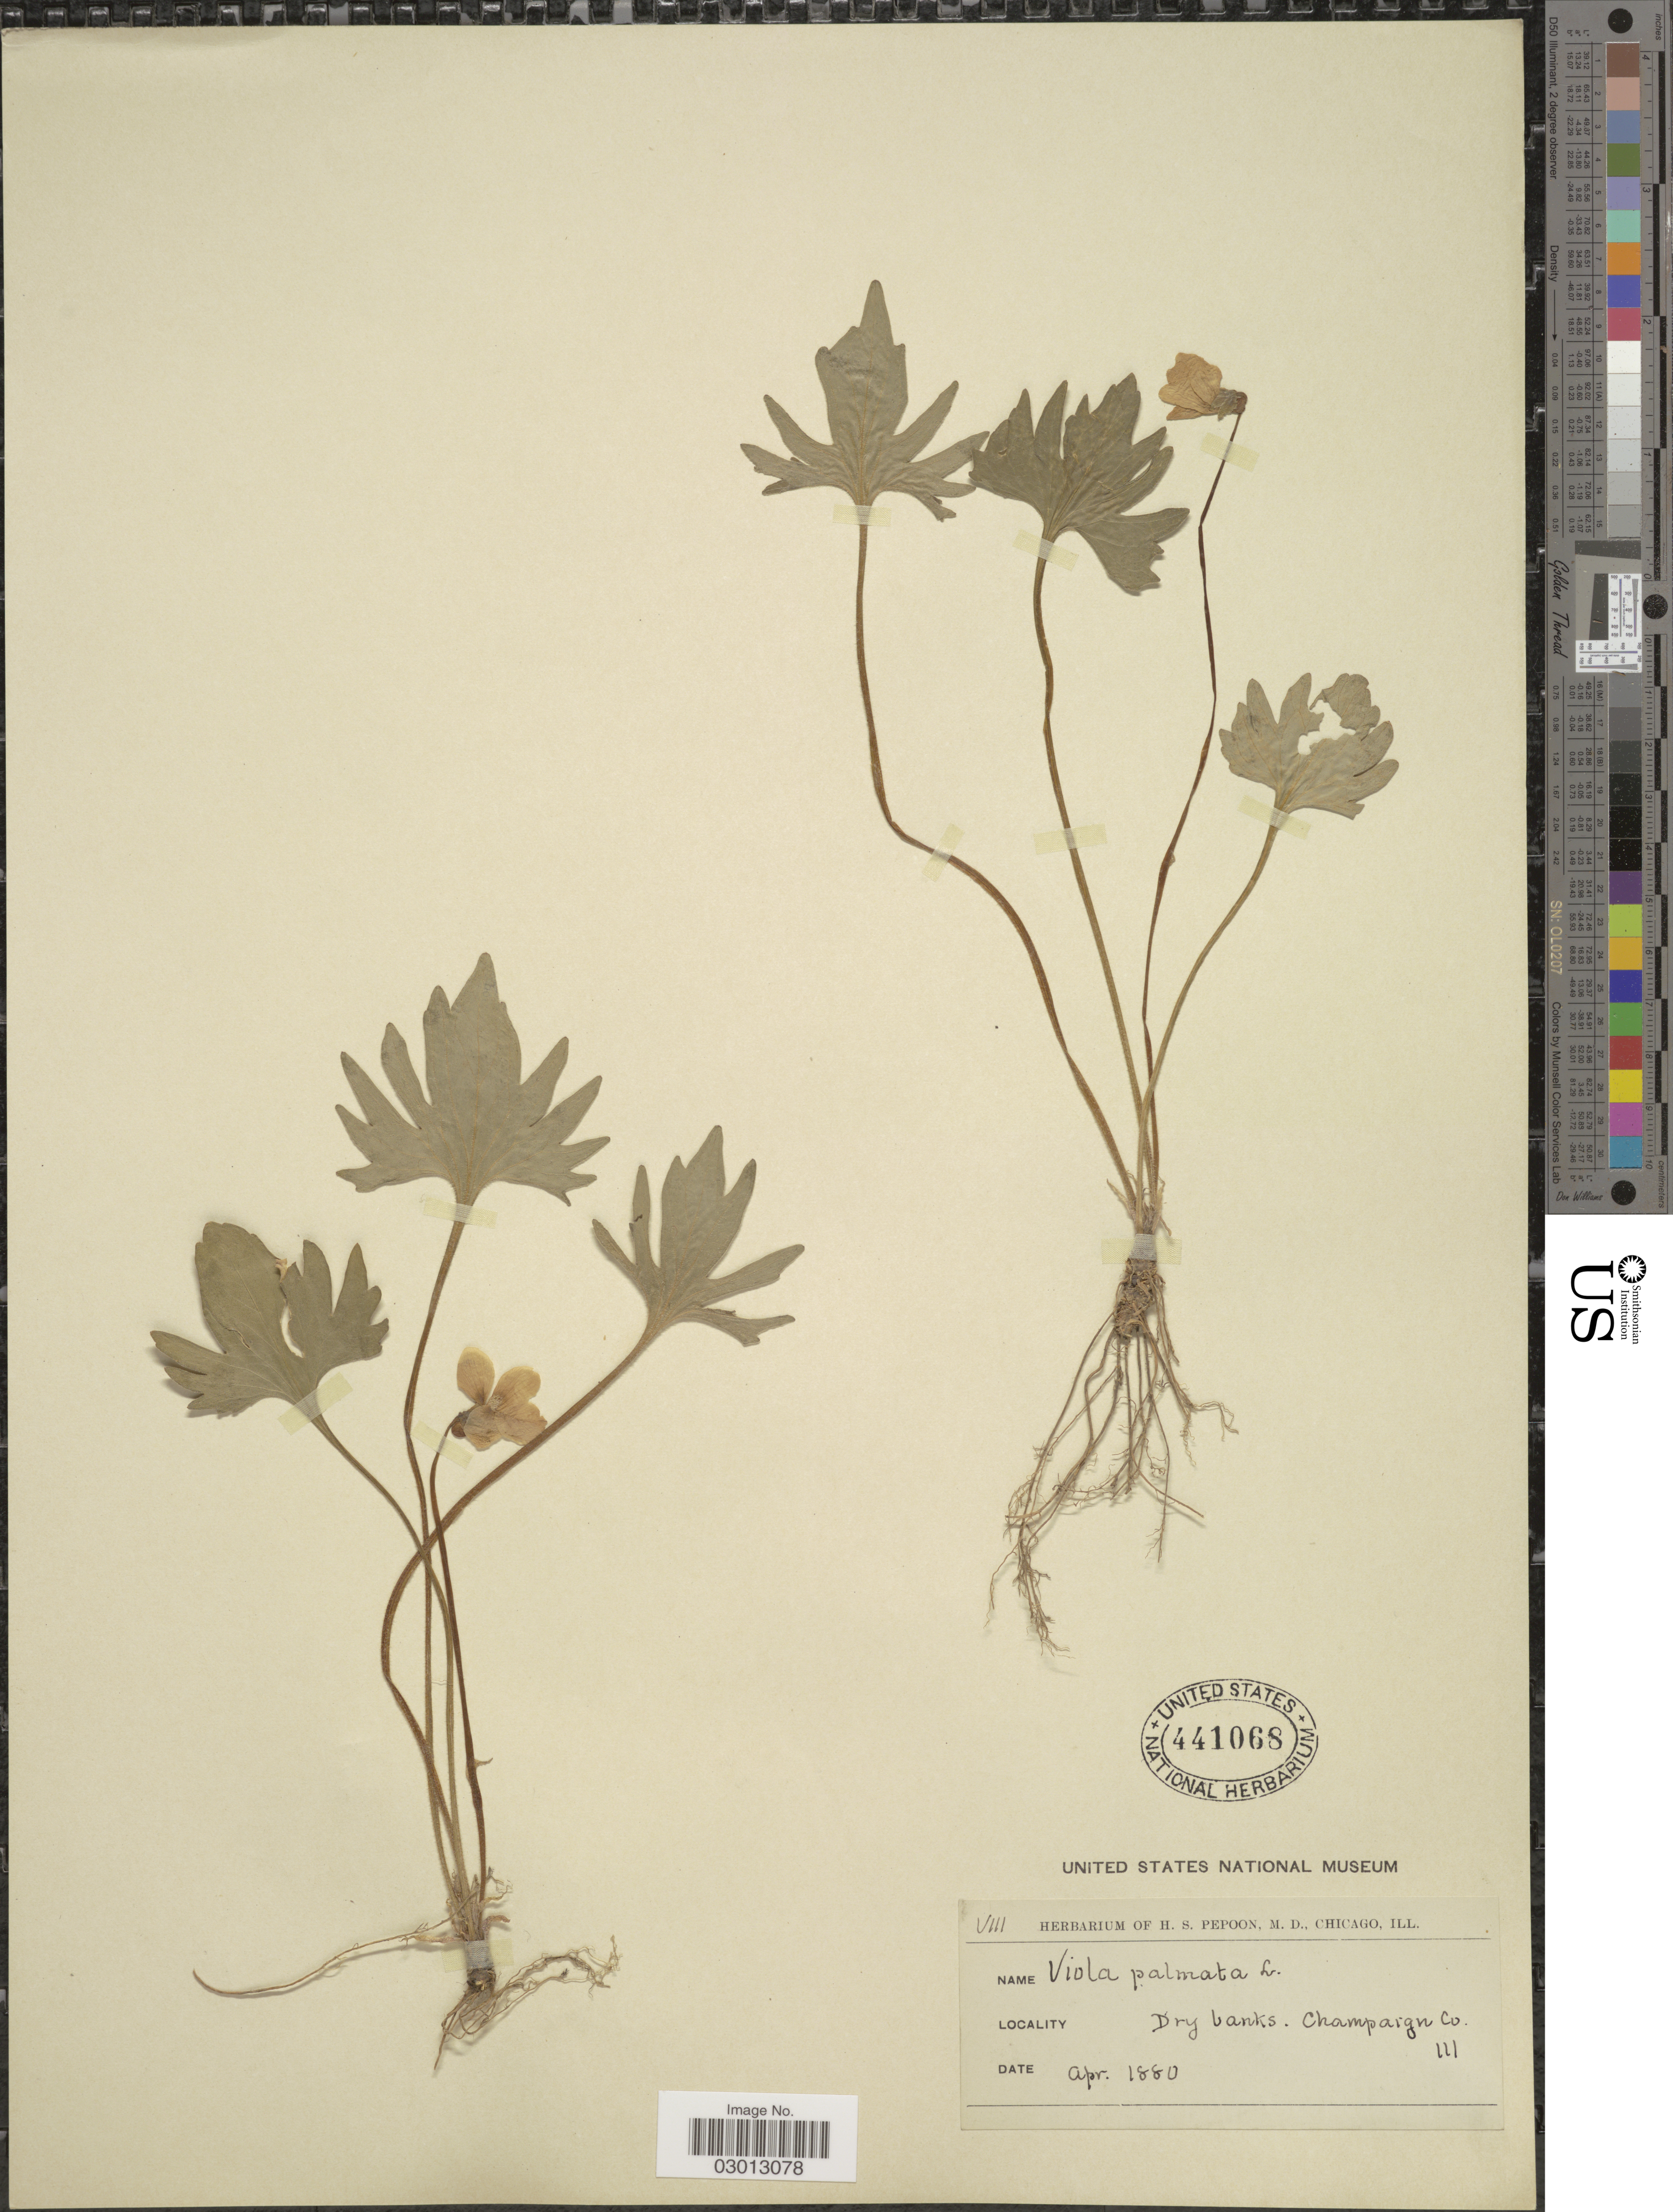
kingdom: Plantae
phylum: Tracheophyta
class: Magnoliopsida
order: Malpighiales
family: Violaceae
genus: Viola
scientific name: Viola pedatifida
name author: G. Don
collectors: ex herb. H. S. Pepoon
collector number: VIII?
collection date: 1880-04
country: United States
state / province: Illinois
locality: Dry Banks. Champaign Co.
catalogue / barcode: US 441068